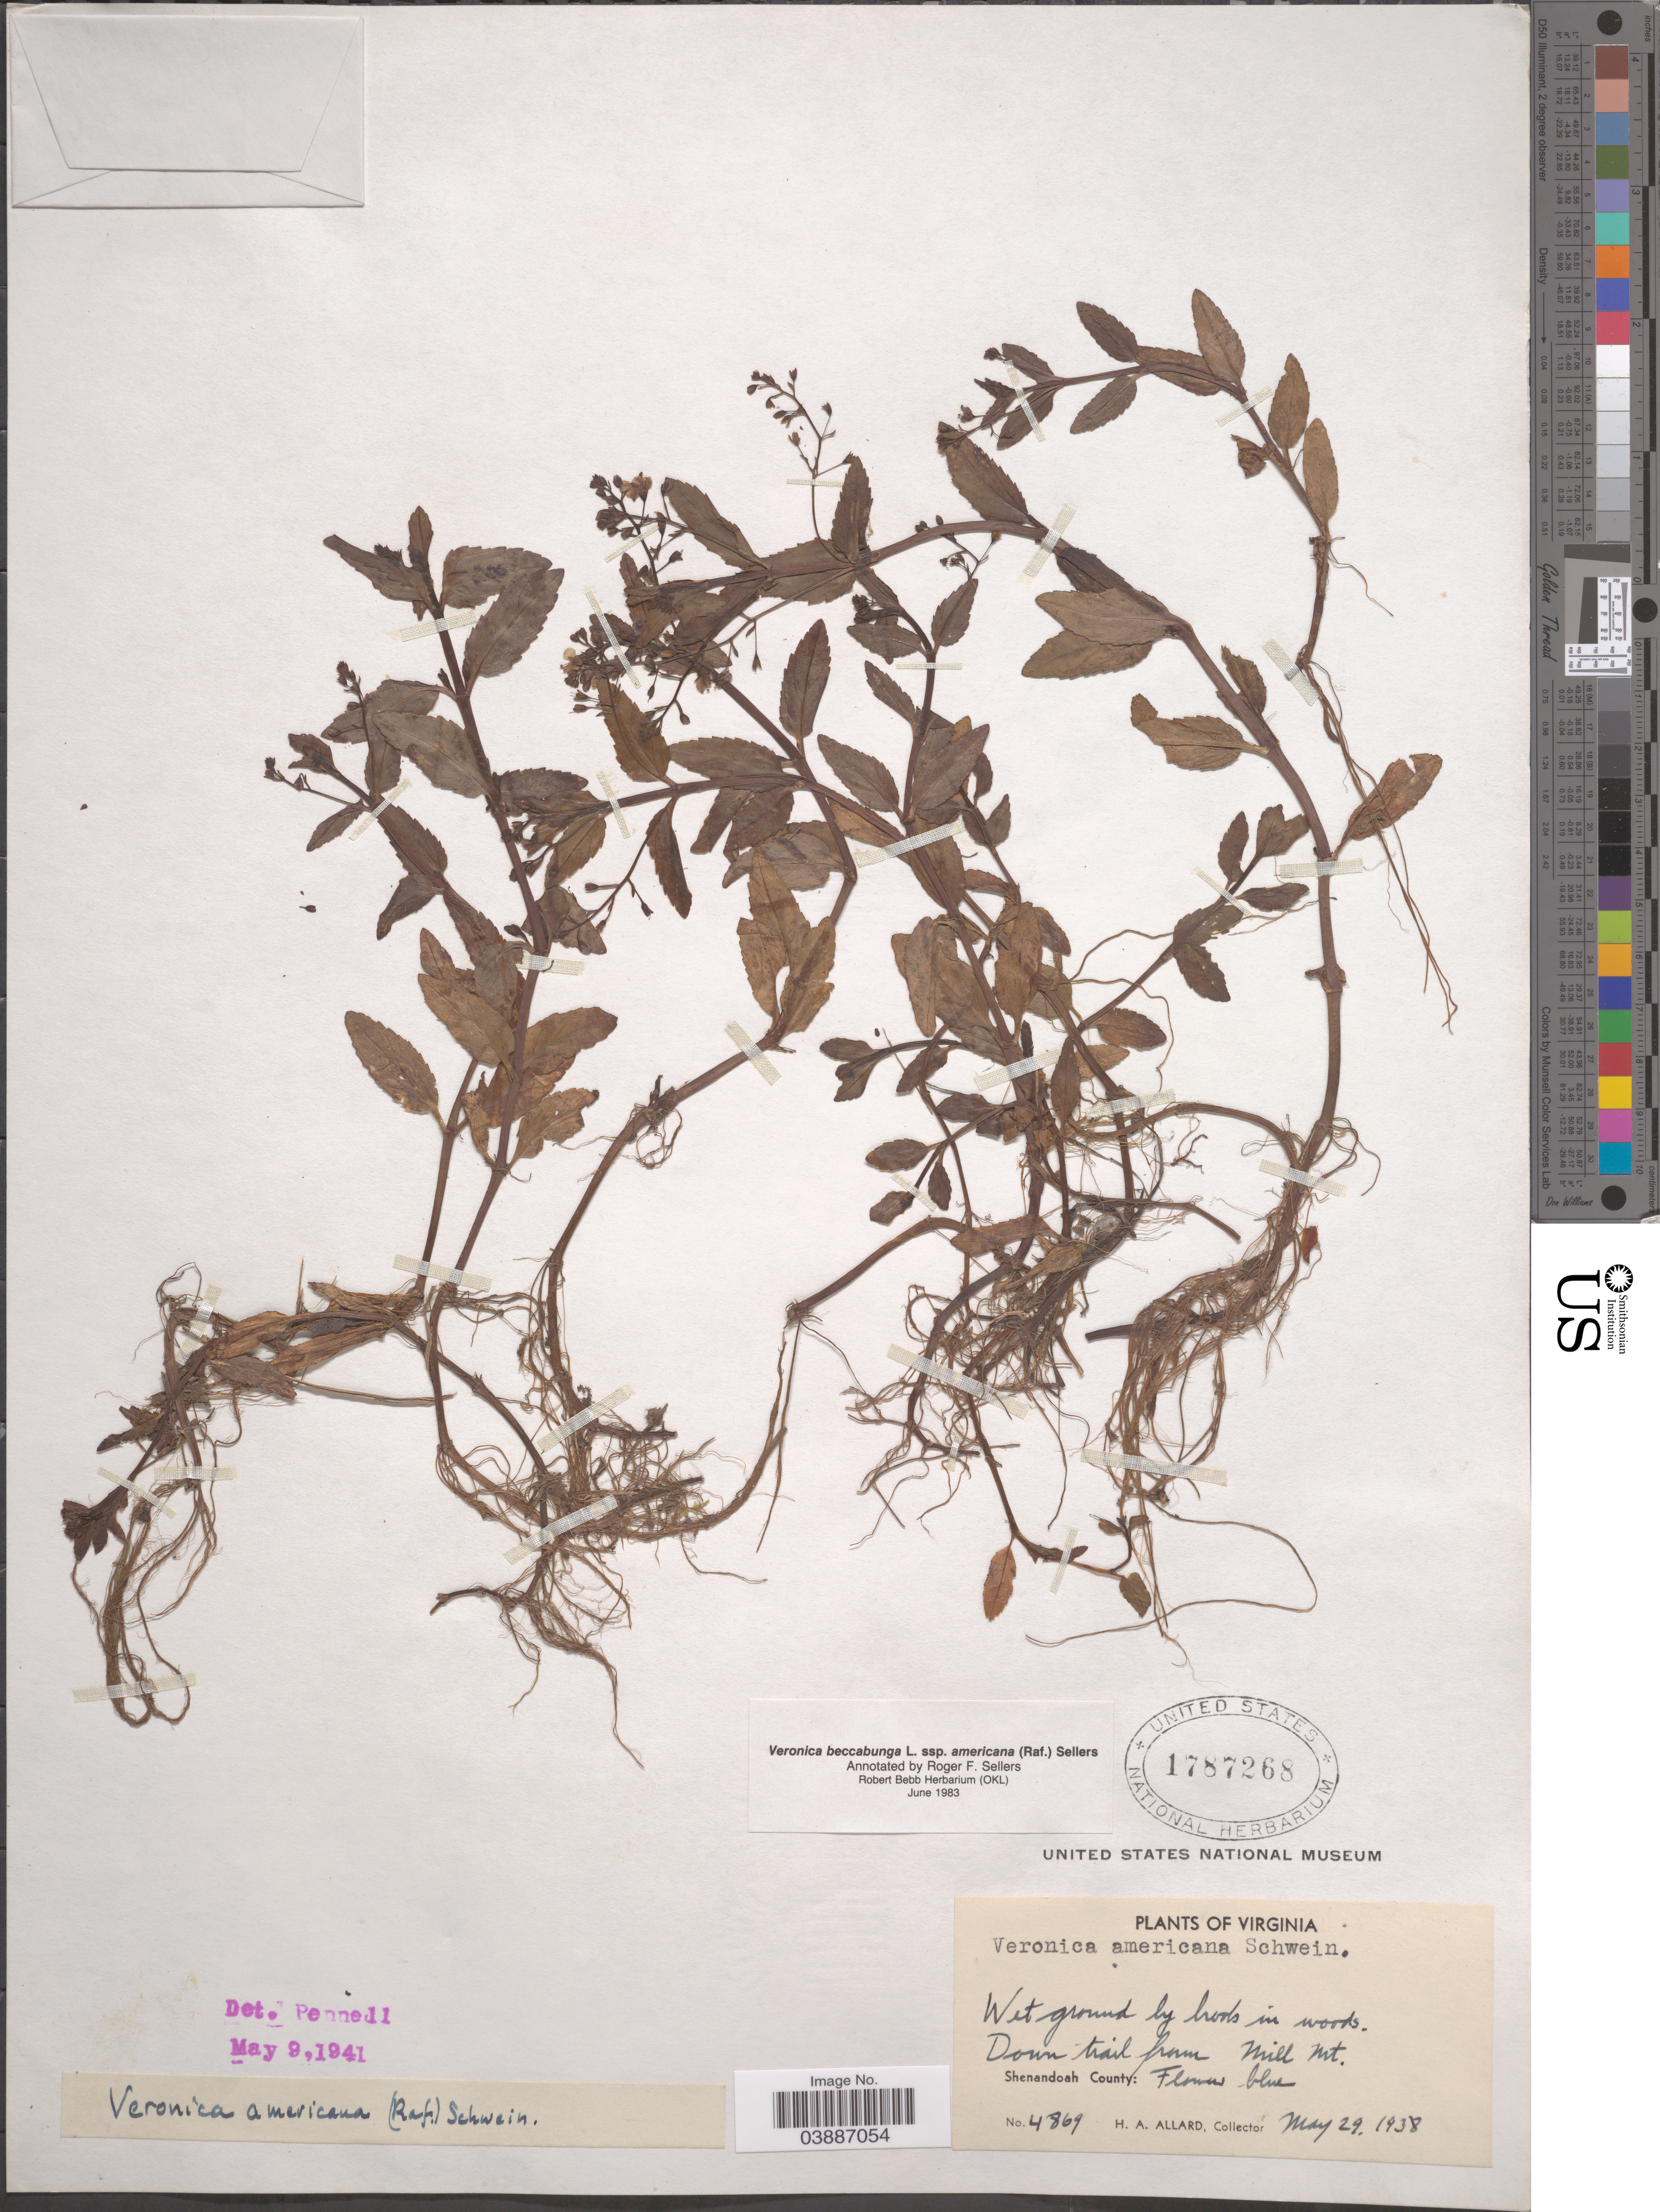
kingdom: Plantae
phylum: Tracheophyta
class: Magnoliopsida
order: Lamiales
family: Plantaginaceae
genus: Veronica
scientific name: Veronica beccabunga subsp. americana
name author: Raf.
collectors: H. A. Allard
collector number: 4869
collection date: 1938-05-29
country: United States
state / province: Virginia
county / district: Shenandoah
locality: Down trail from Mill Mt. Shenandoah County.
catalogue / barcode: US 1787268